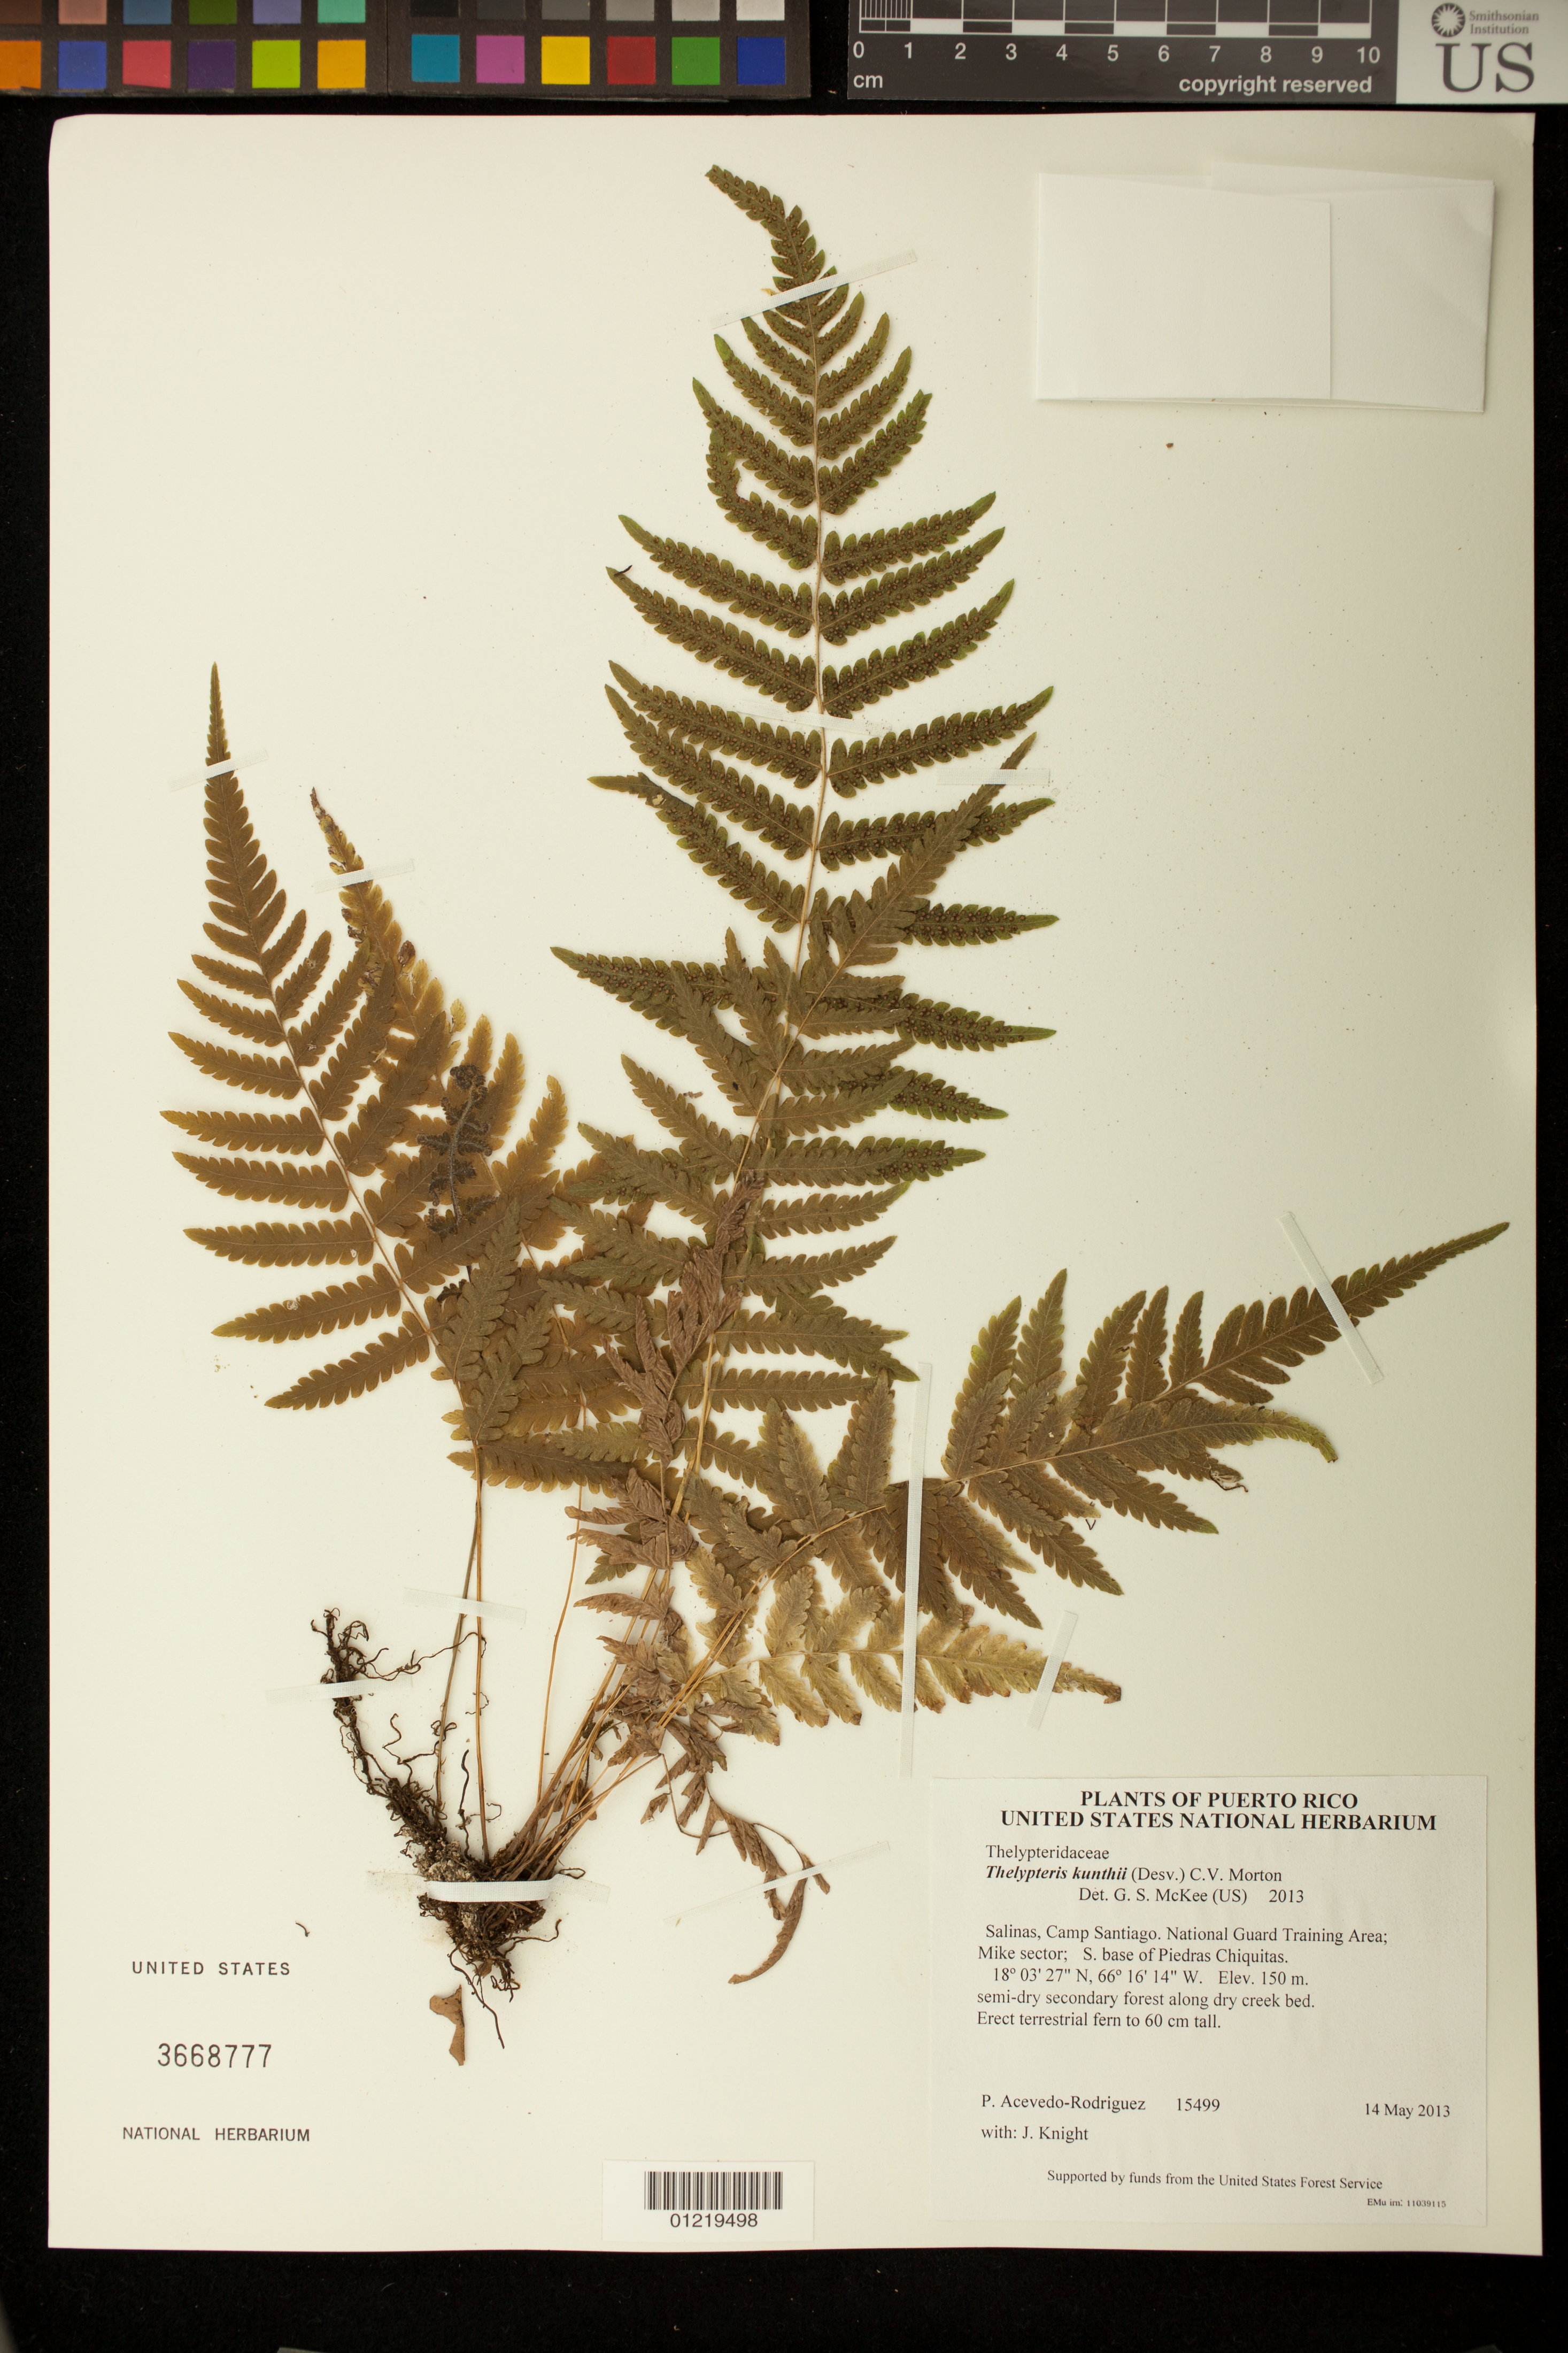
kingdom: Plantae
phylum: Tracheophyta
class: Polypodiopsida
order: Polypodiales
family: Thelypteridaceae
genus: Christella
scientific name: Christella kunthii comb. ined.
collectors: P. Acevedo-Rodr. & J. Knight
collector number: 15499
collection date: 2013-05-14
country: Puerto Rico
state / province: Salinas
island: Puerto Rico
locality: Camp Santiago. National Guard Training Area; Mike sector; S. base of Piedras Chiquitas.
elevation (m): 150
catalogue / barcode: US 3668777